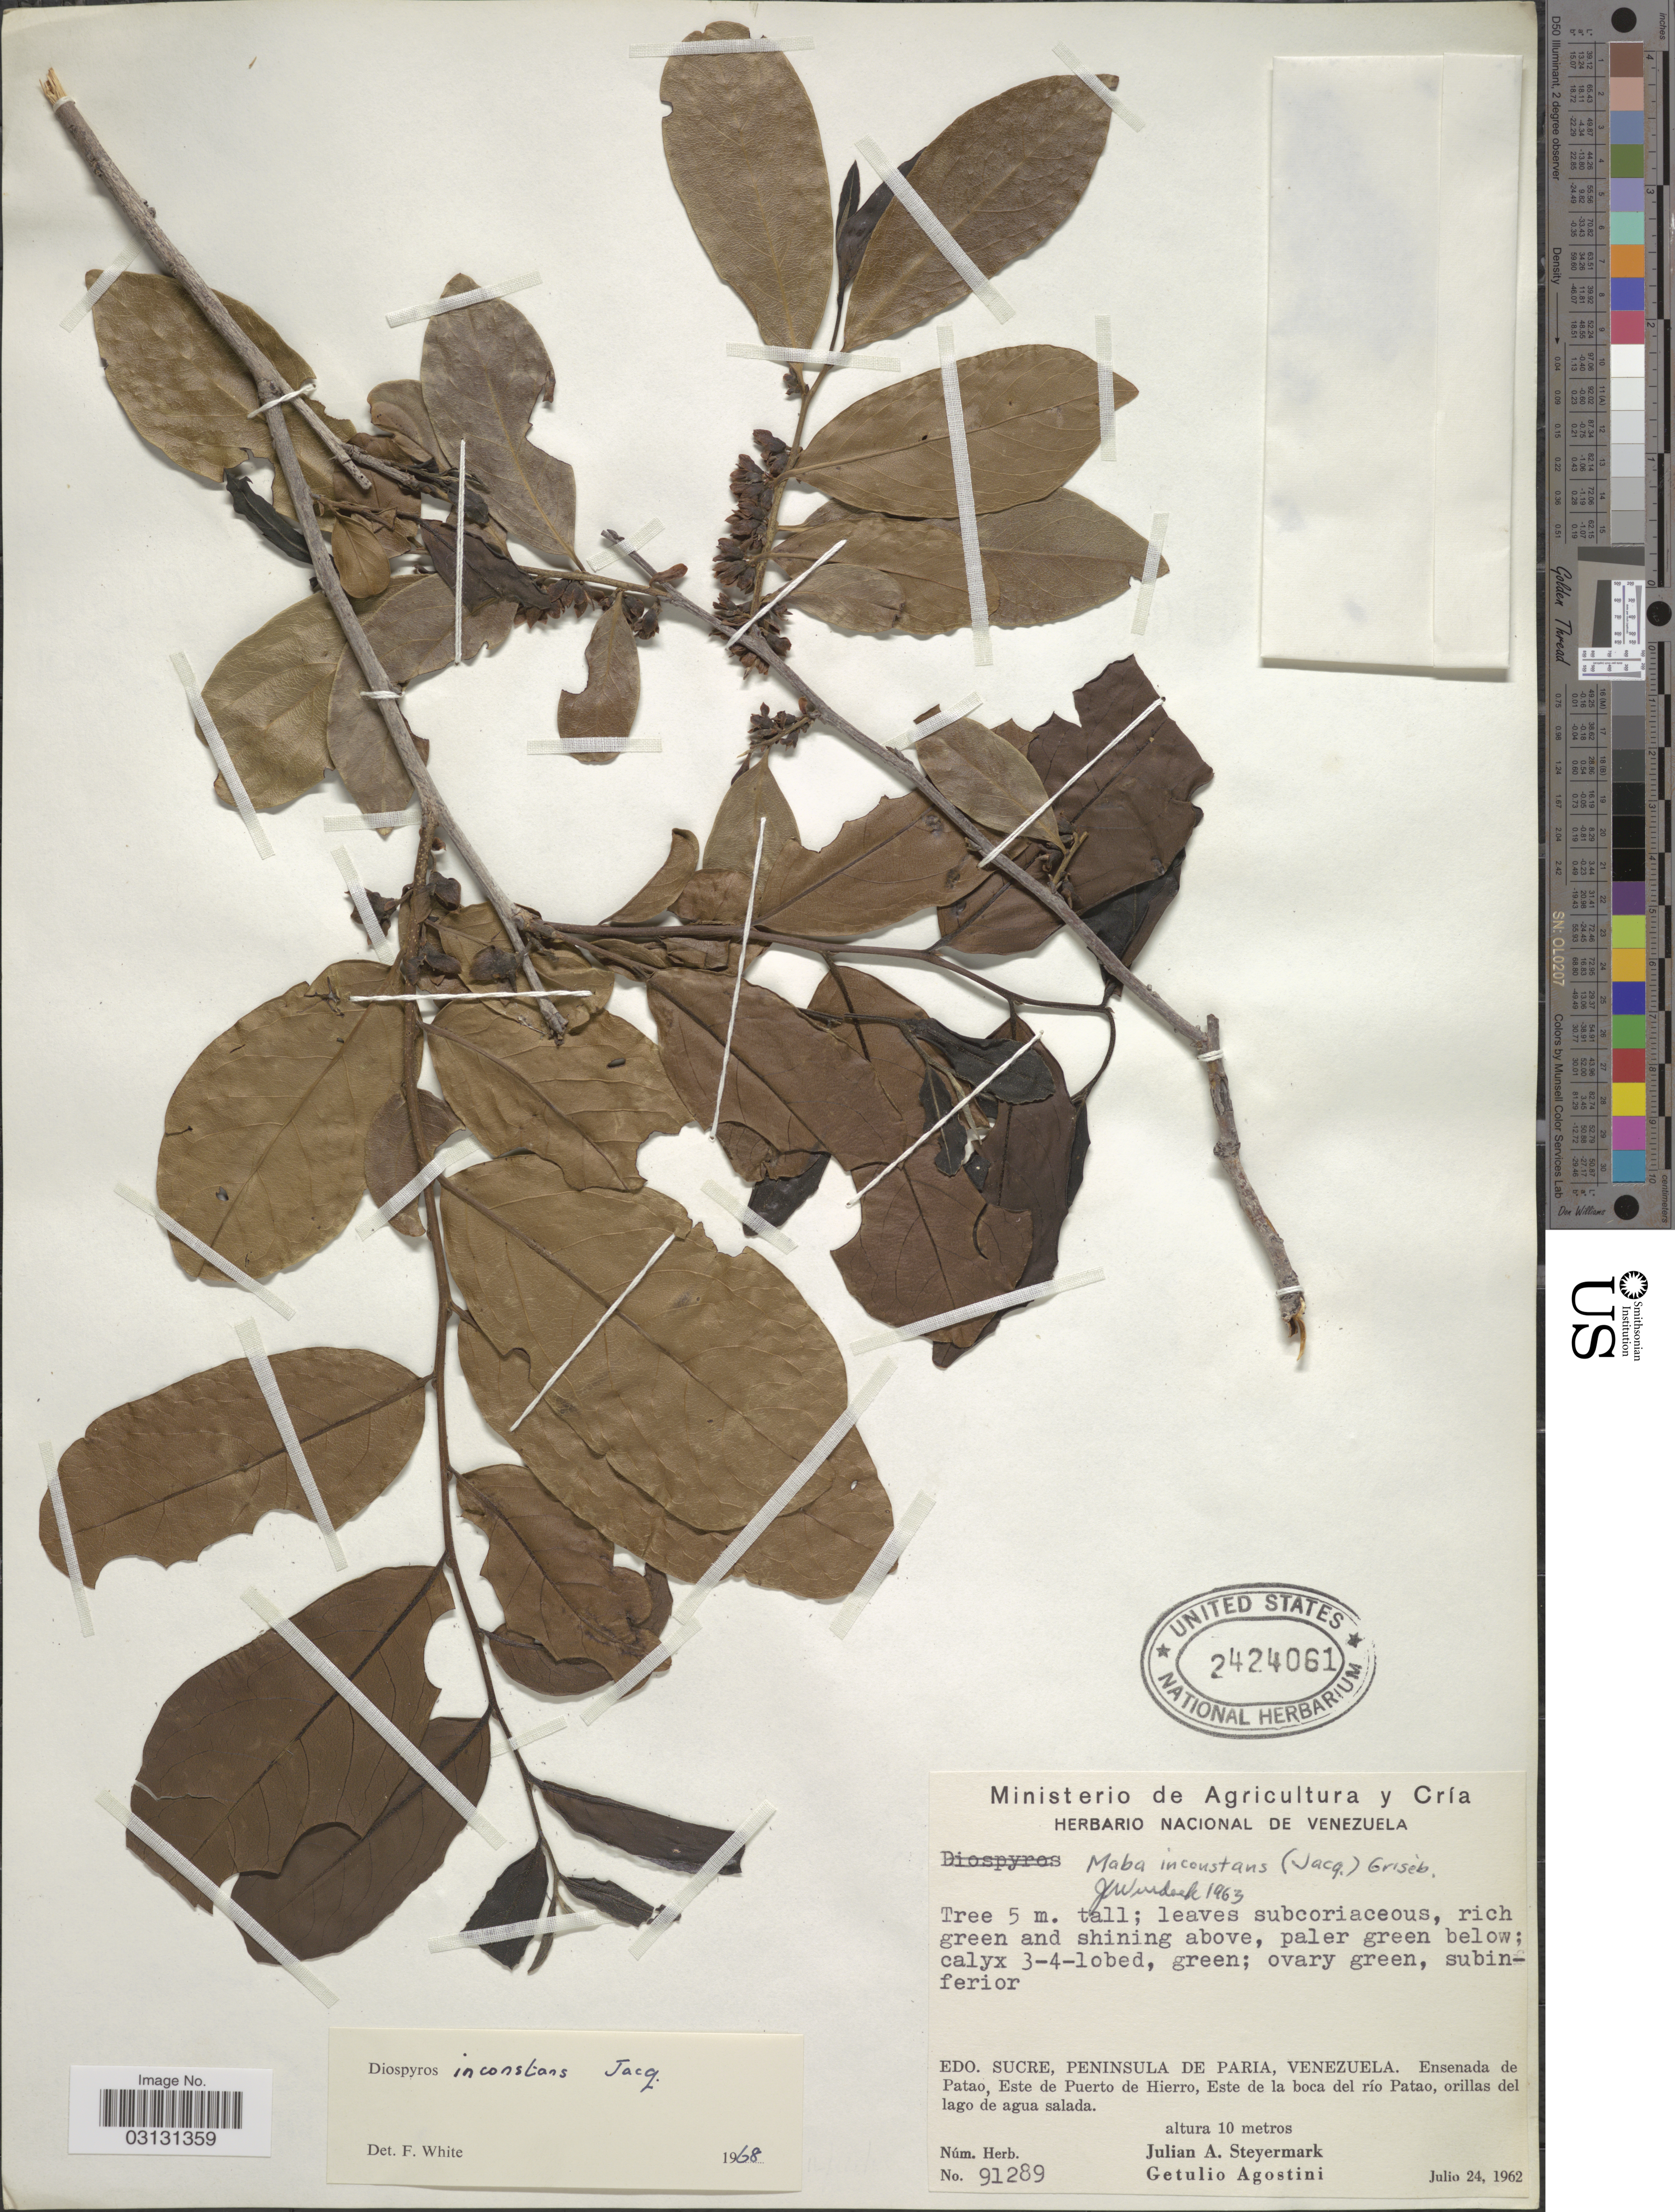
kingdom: Plantae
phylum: Tracheophyta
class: Magnoliopsida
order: Ericales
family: Ebenaceae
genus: Diospyros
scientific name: Diospyros inconstans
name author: Jacq.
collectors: J. Steyermark & G. Agostini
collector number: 91289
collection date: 1962-07-24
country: Venezuela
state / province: Sucre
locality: Peninsula de Paria. Ensenada de Patao, Este de Puerto de Hierro, Este de la boca del río Patao, orillas del lago de agua salada.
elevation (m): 10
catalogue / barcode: US 2424061